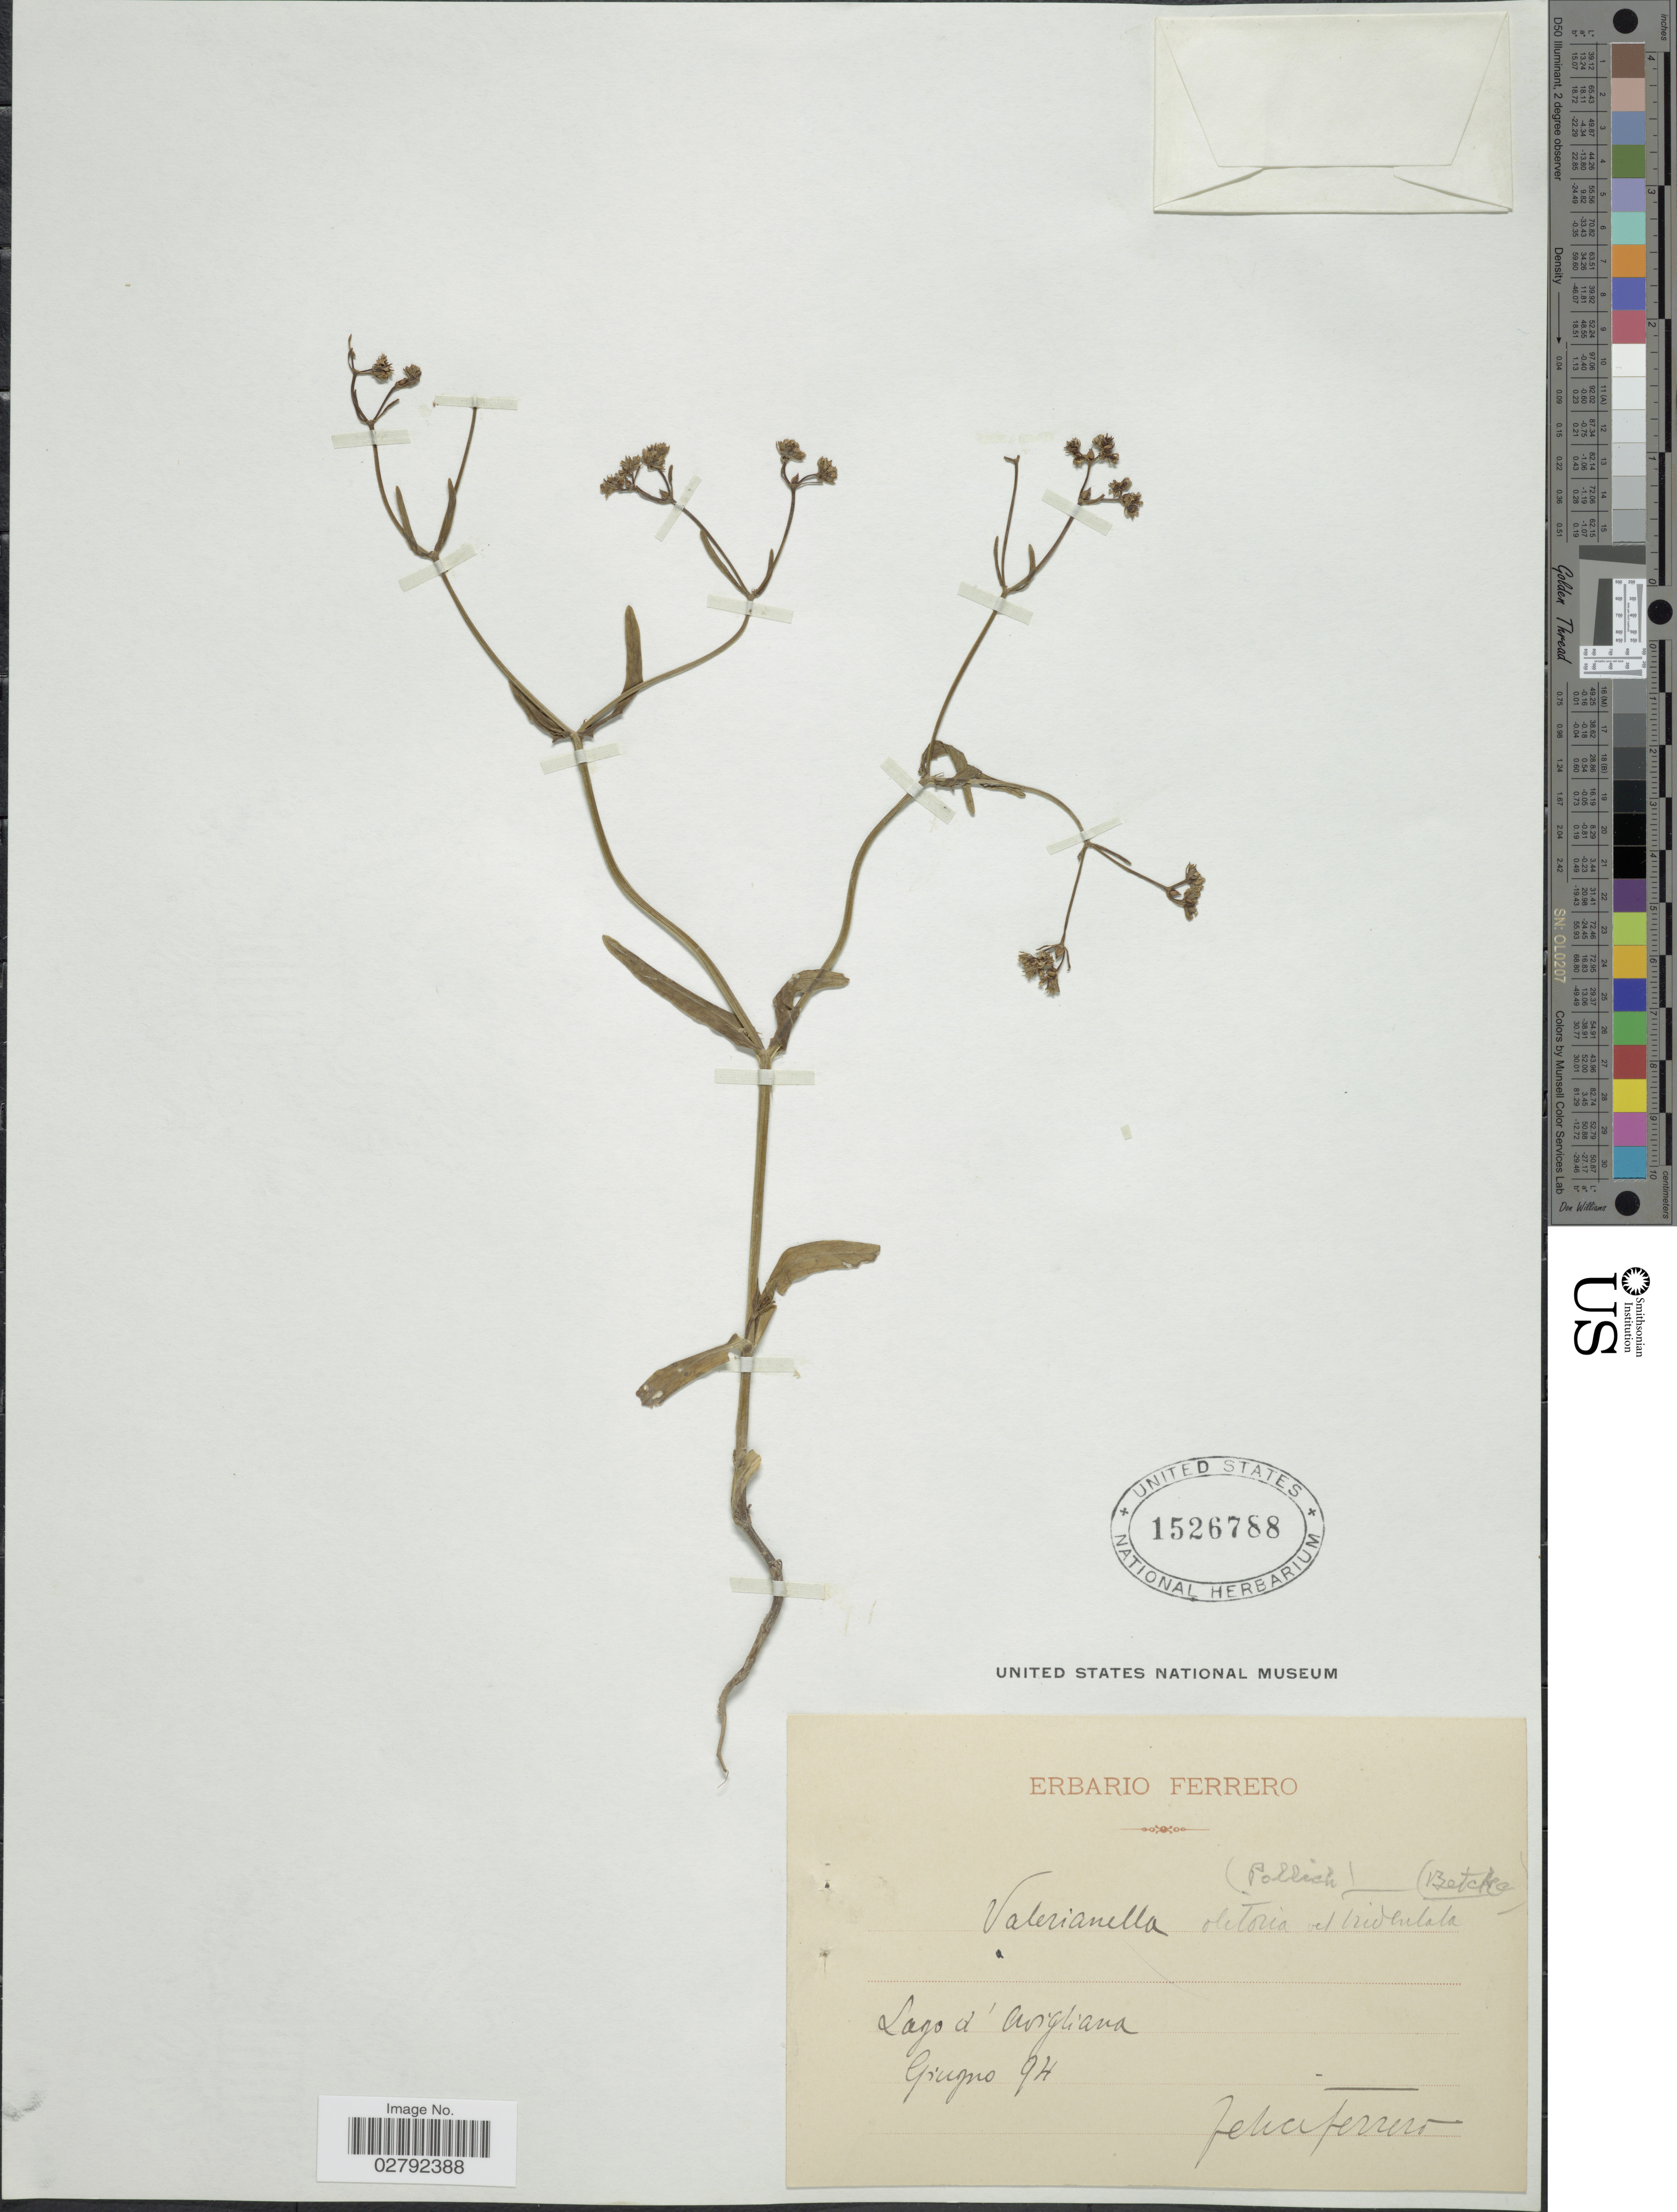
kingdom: Plantae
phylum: Tracheophyta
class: Magnoliopsida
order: Dipsacales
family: Caprifoliaceae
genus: Valerianella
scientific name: Valerianella tridentata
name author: (Steven) Betcke.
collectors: F. Ferrero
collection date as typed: Transcribed d/m/y: /6/94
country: Italy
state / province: Piedmont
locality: Lago d' Avigliana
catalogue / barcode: US 1526788